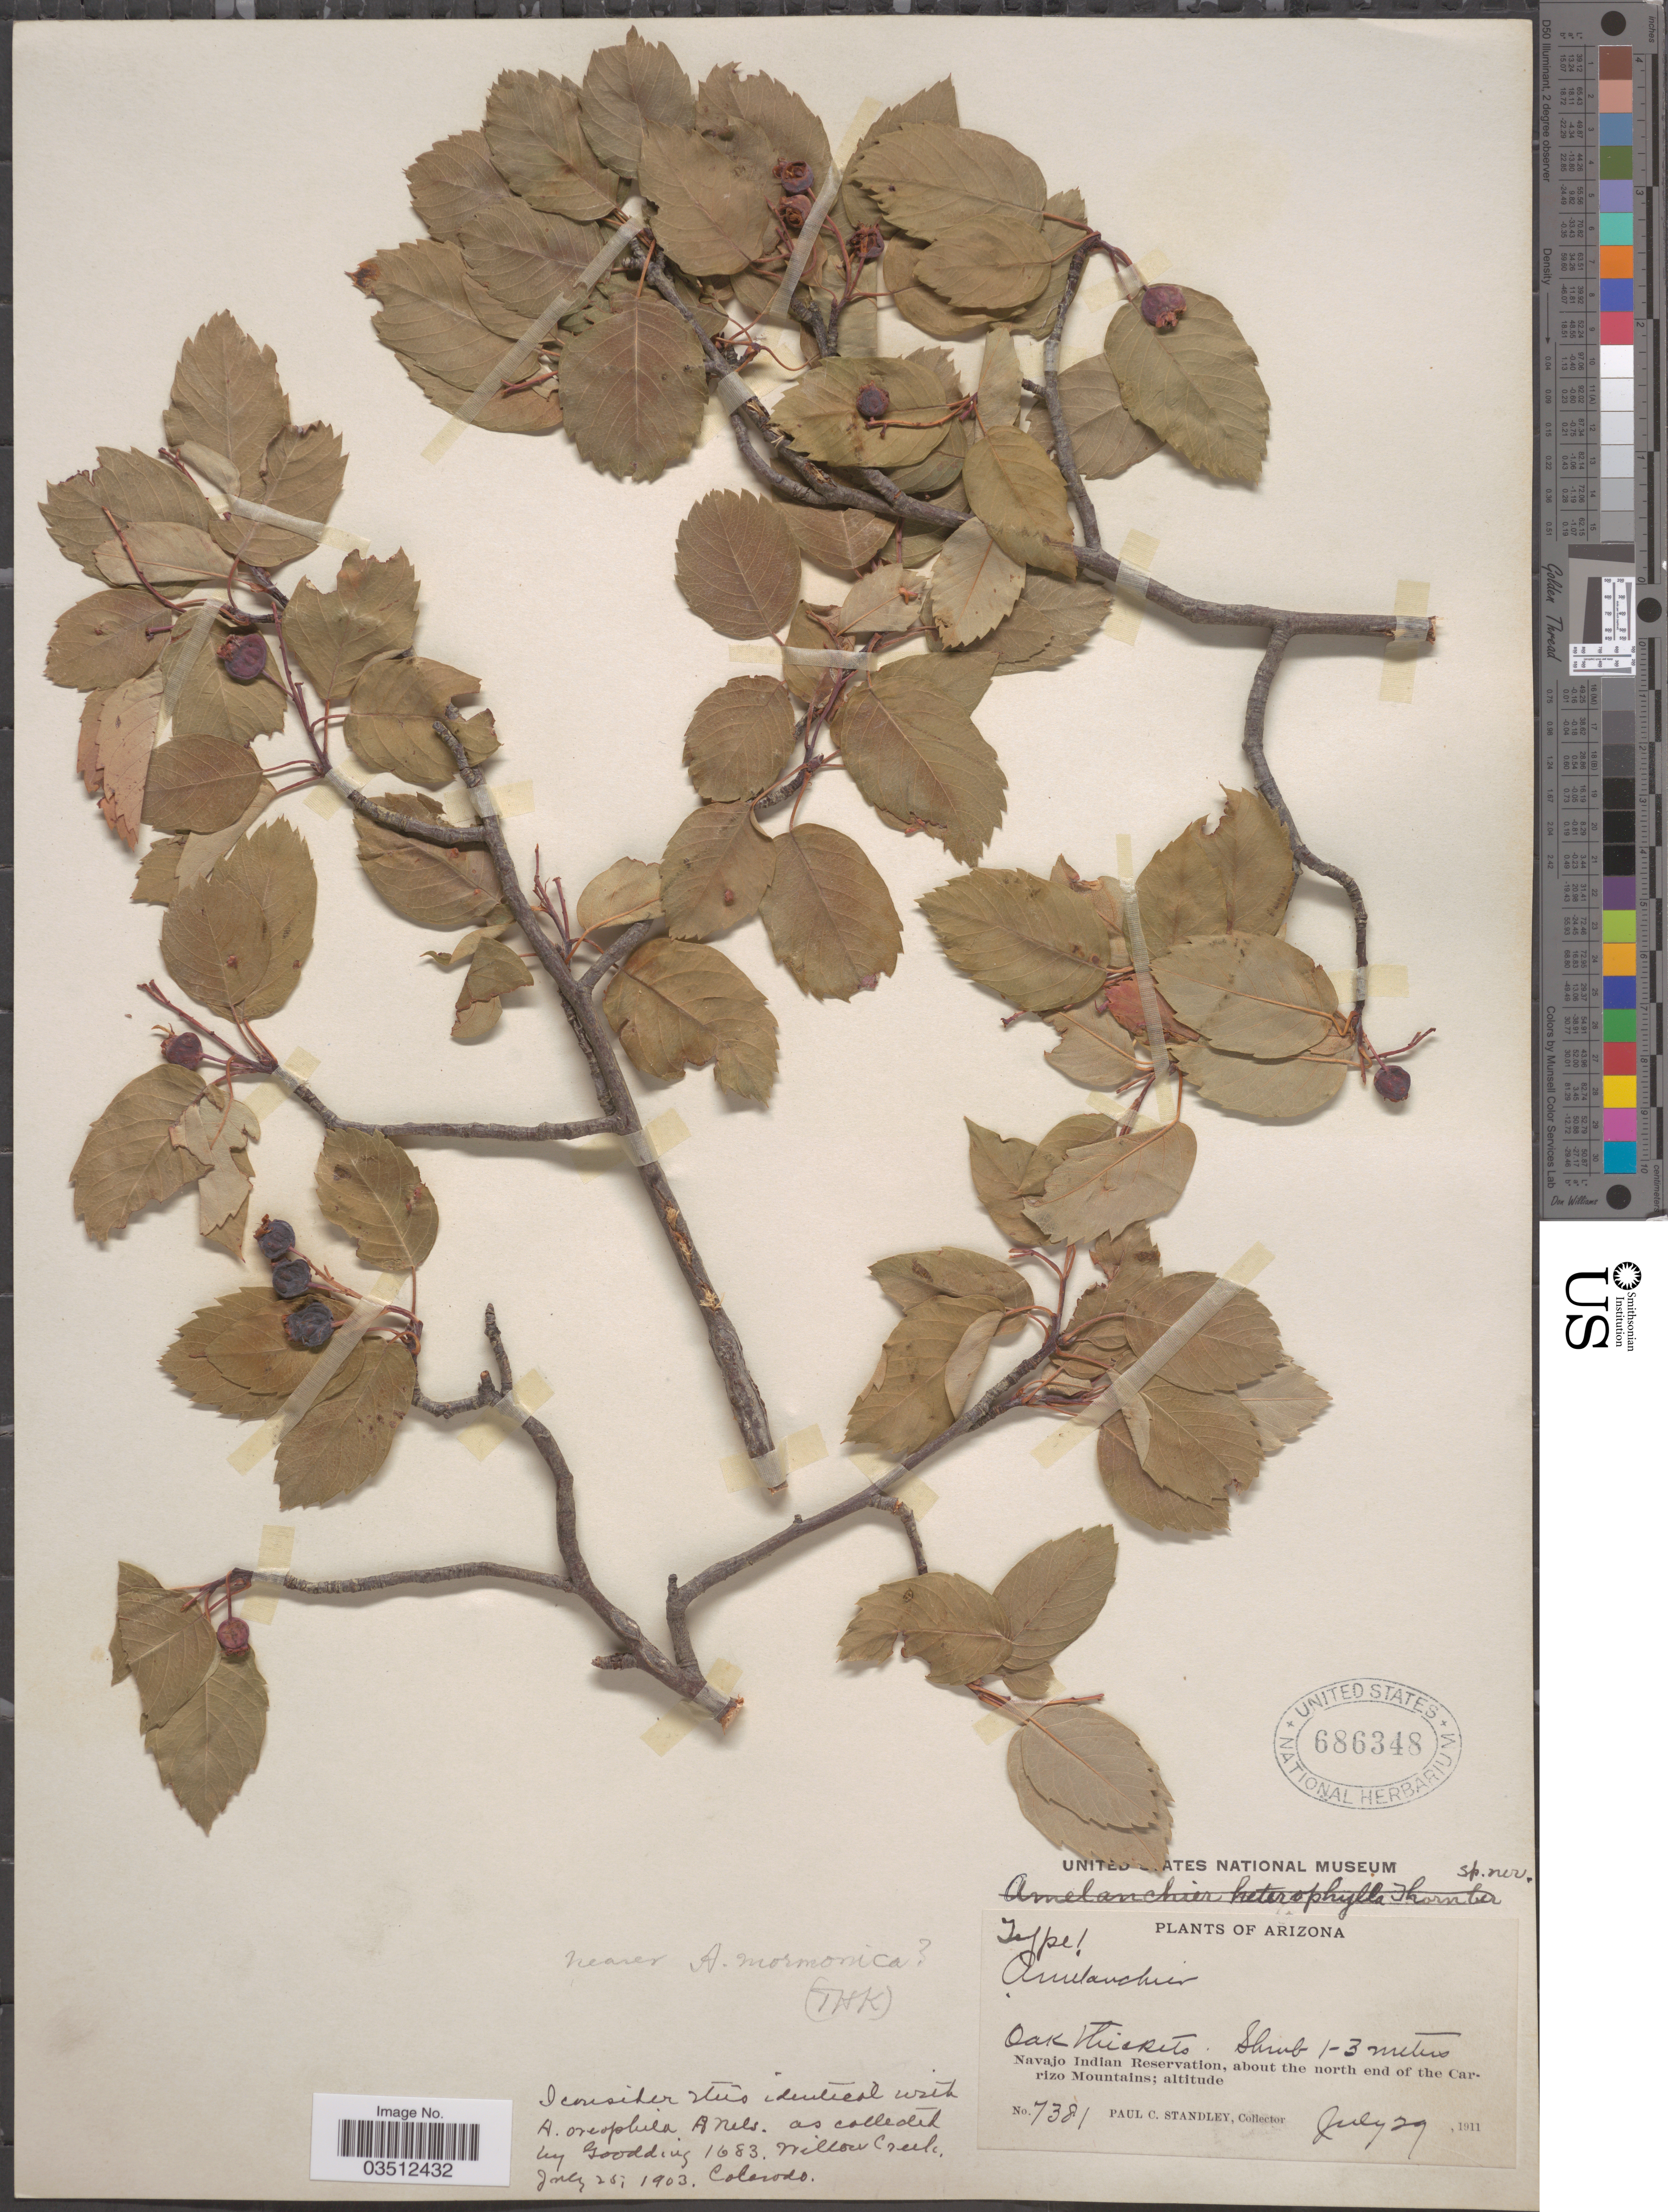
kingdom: Plantae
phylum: Tracheophyta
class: Magnoliopsida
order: Rosales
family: Rosaceae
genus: Amelanchier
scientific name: Amelanchier mormonica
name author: C.K. Schneid.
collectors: P. C. Standley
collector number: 7381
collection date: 1911-07-29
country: United States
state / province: Arizona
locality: Oak Thickets. Navajo Indian Reservation, about the north end of the Carrizo Mountains.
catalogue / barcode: US 686348